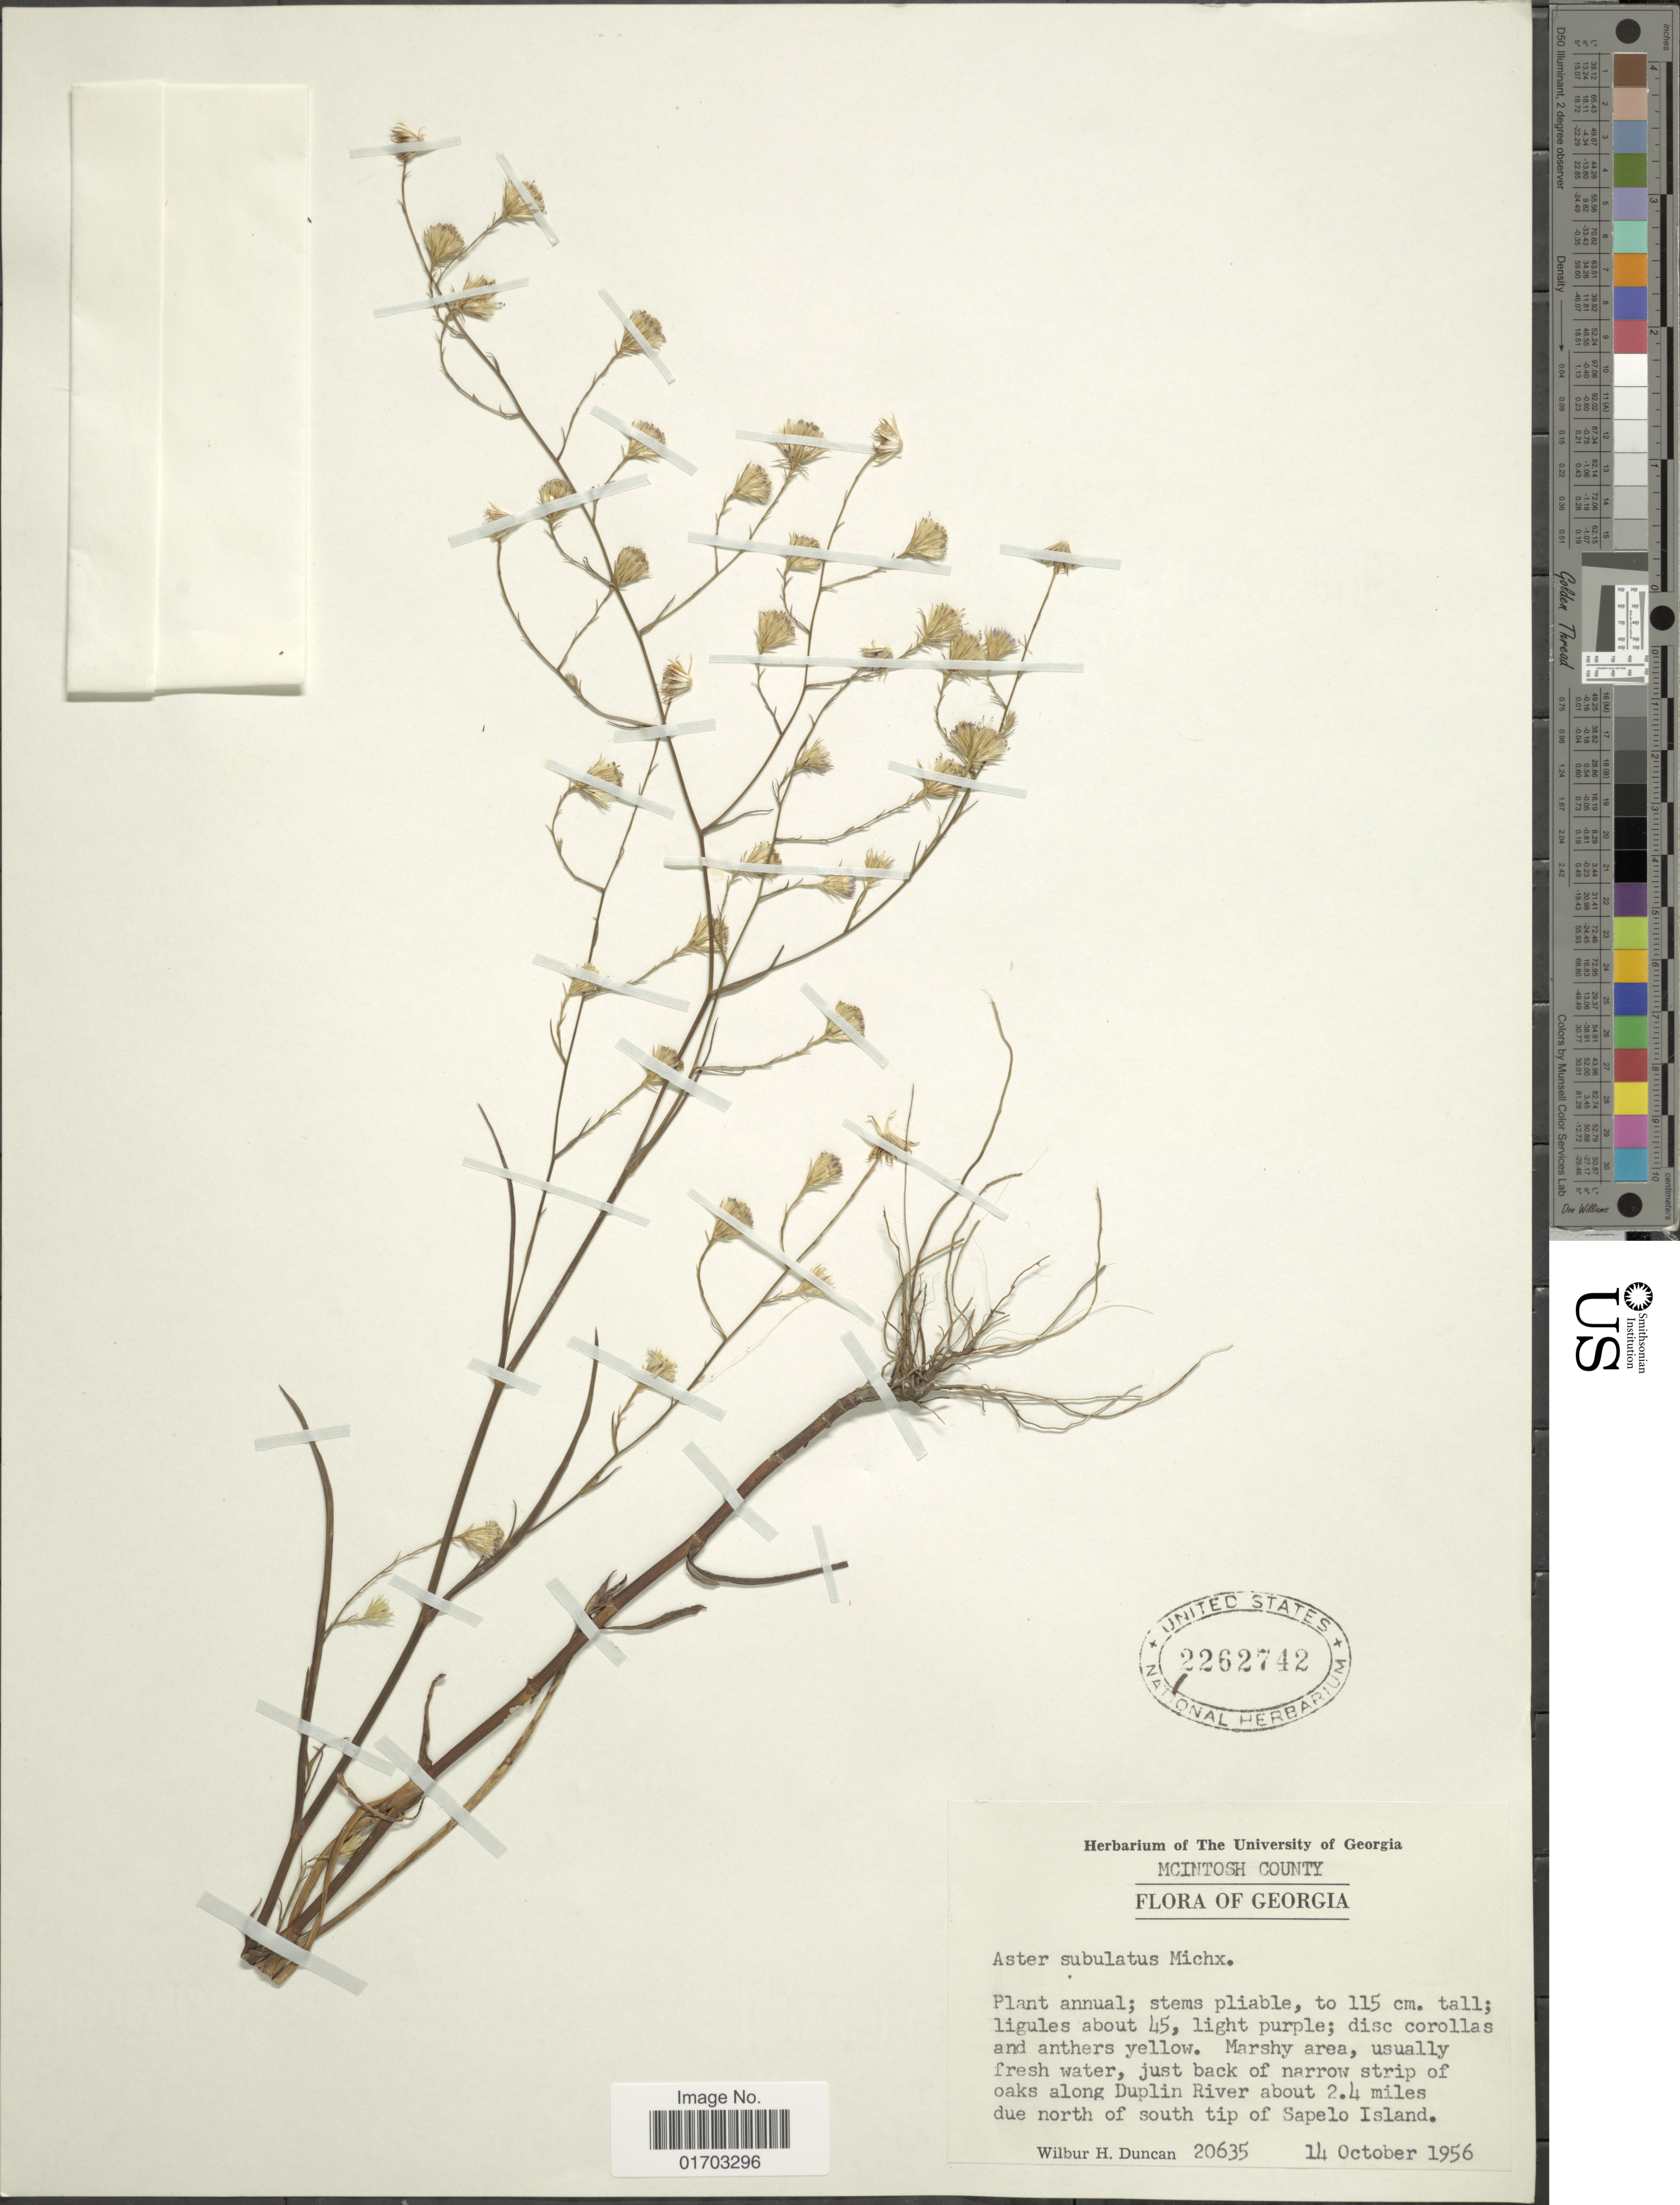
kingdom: Plantae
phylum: Tracheophyta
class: Magnoliopsida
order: Asterales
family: Asteraceae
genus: Symphyotrichum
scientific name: Symphyotrichum bahamense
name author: (Britton) G.L. Nesom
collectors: W. H. Duncan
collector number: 20635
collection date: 1956-10-14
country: United States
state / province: Georgia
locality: McIntosh County, marshy area, usually fresh water, just back of narrow strip of oaks along Duplin River abourt 2.4 miles due north of south tip of Sapelo Island.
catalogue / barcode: US 2262742